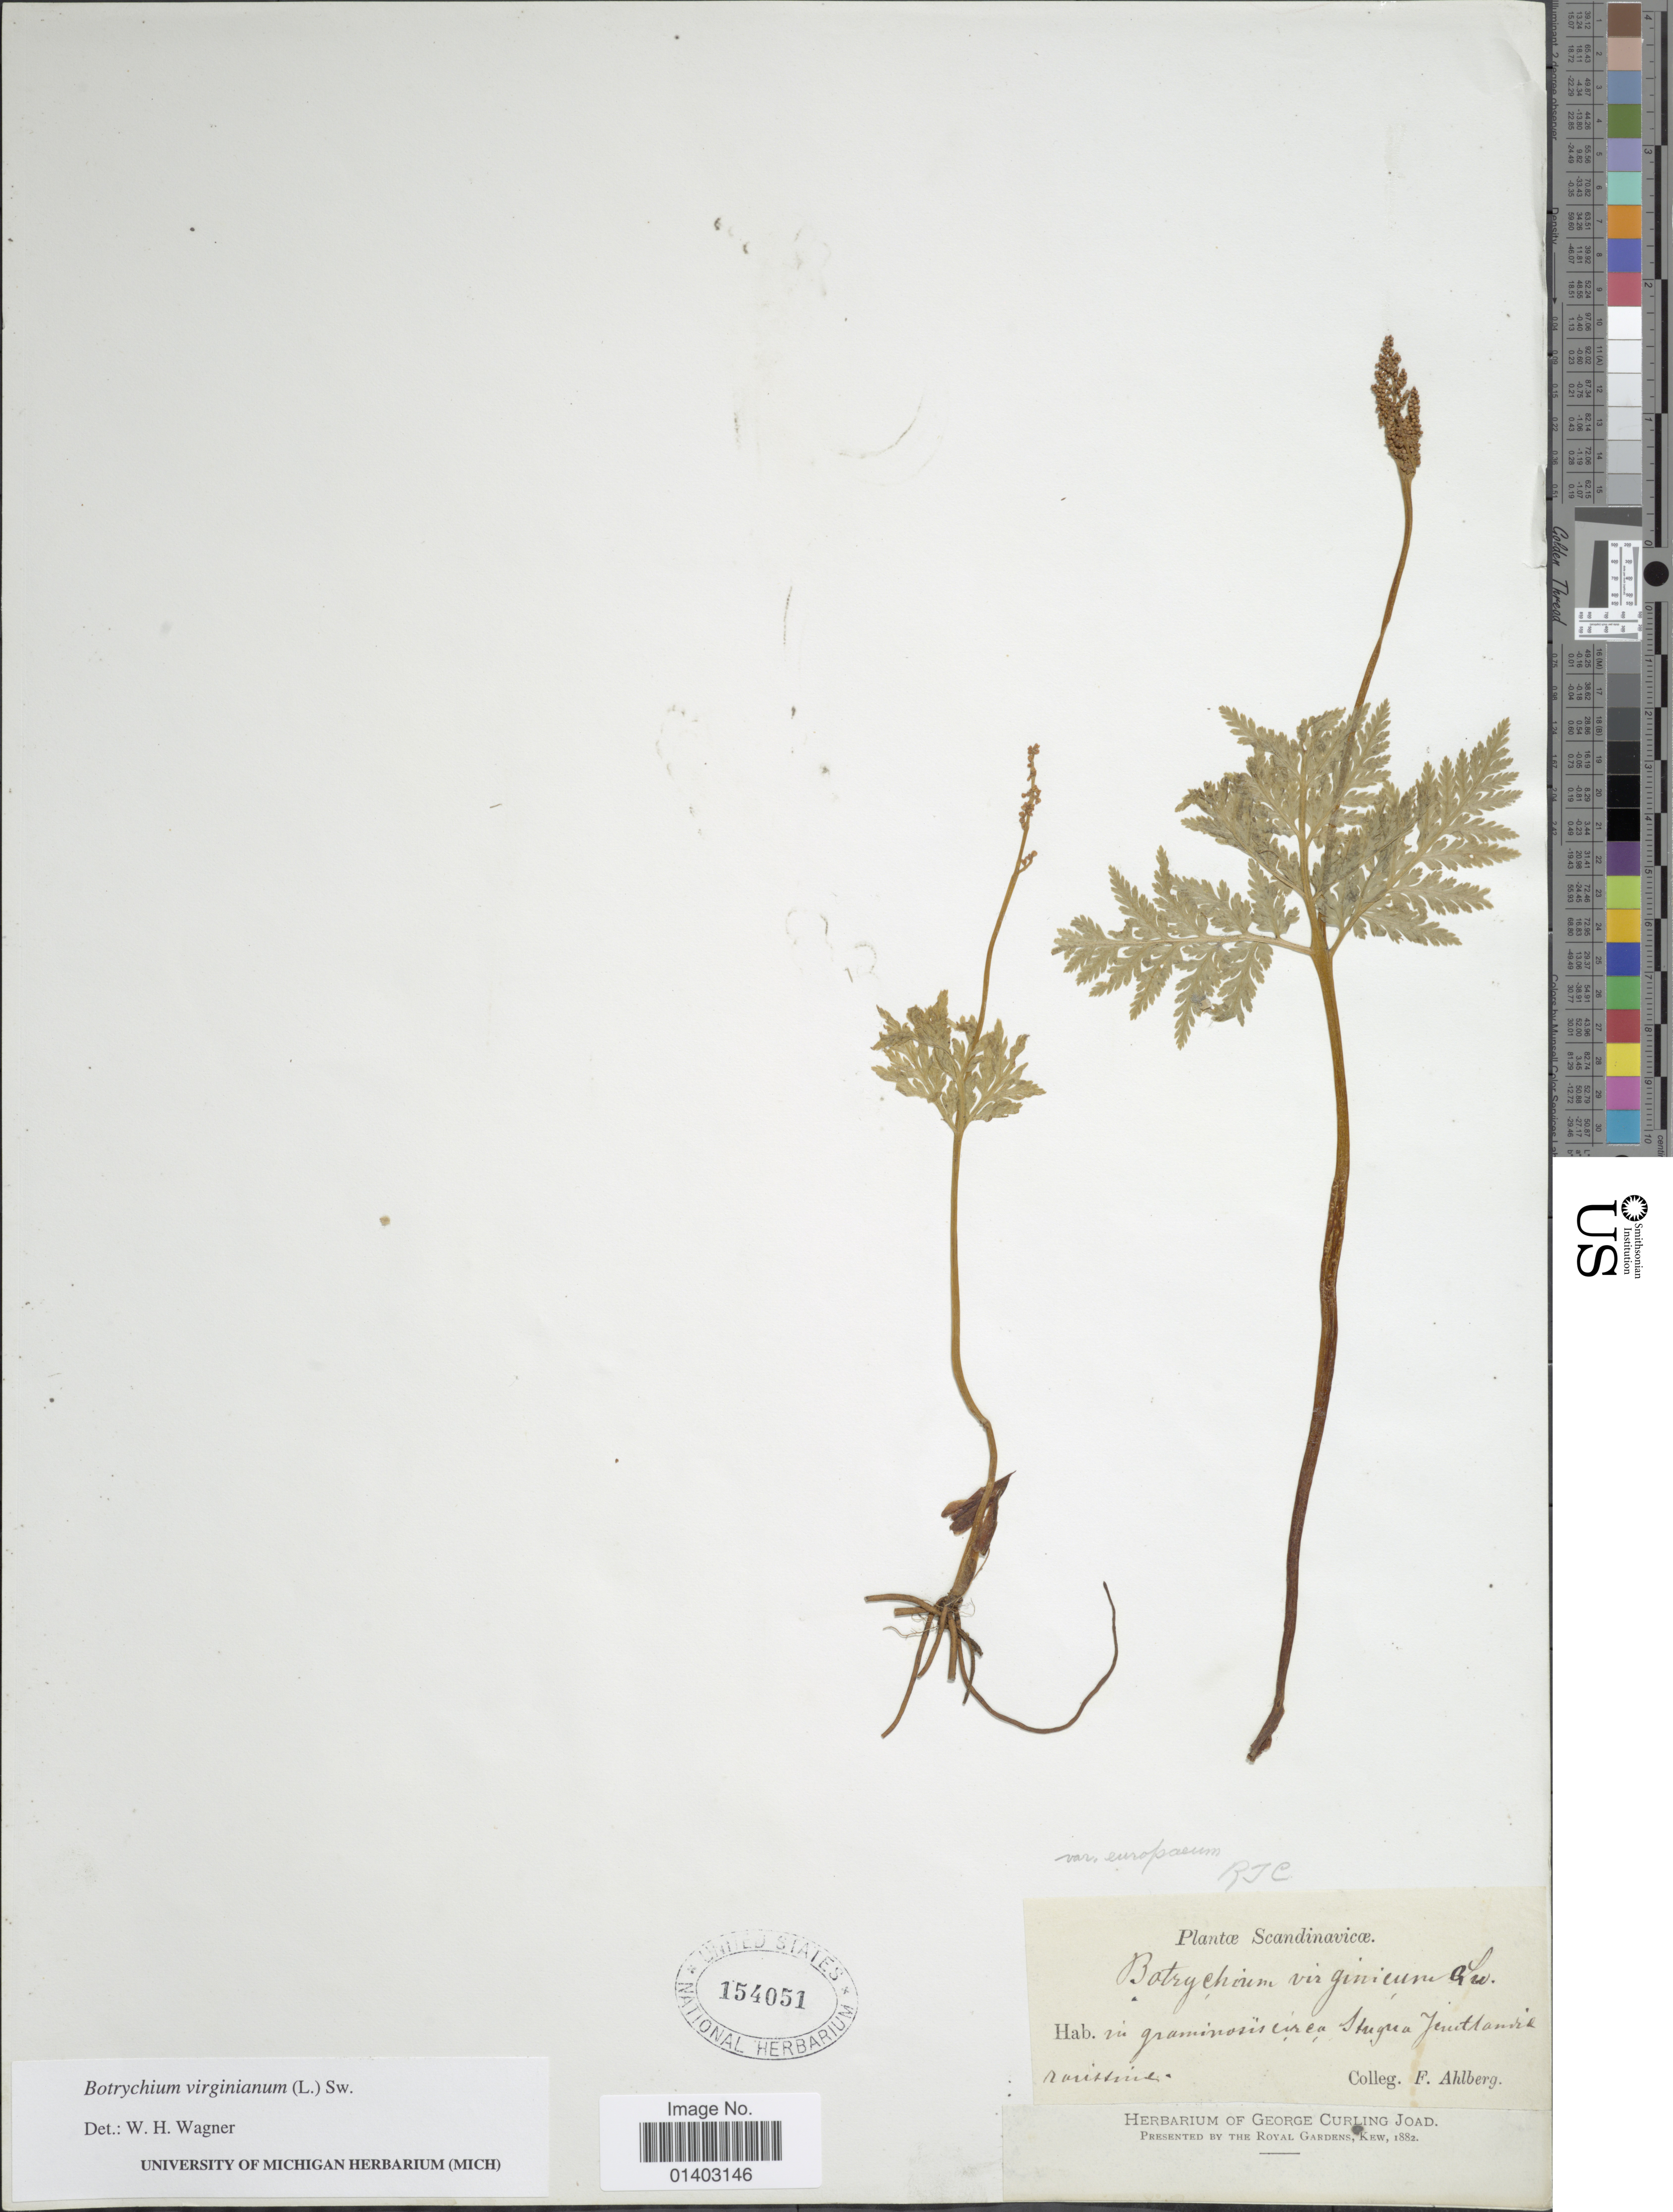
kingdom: Plantae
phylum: Tracheophyta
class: Polypodiopsida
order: Ophioglossales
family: Ophioglossaceae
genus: Botrychium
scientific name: Botrychium virginianum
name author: (L.) Sw.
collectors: F. Ahlberg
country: Sweden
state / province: Jämtland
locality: In graminosis, circa Stugun Jemtlandia rarissime. [In grasses, near Stugun, Jemtland, rare.]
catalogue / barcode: US 154051